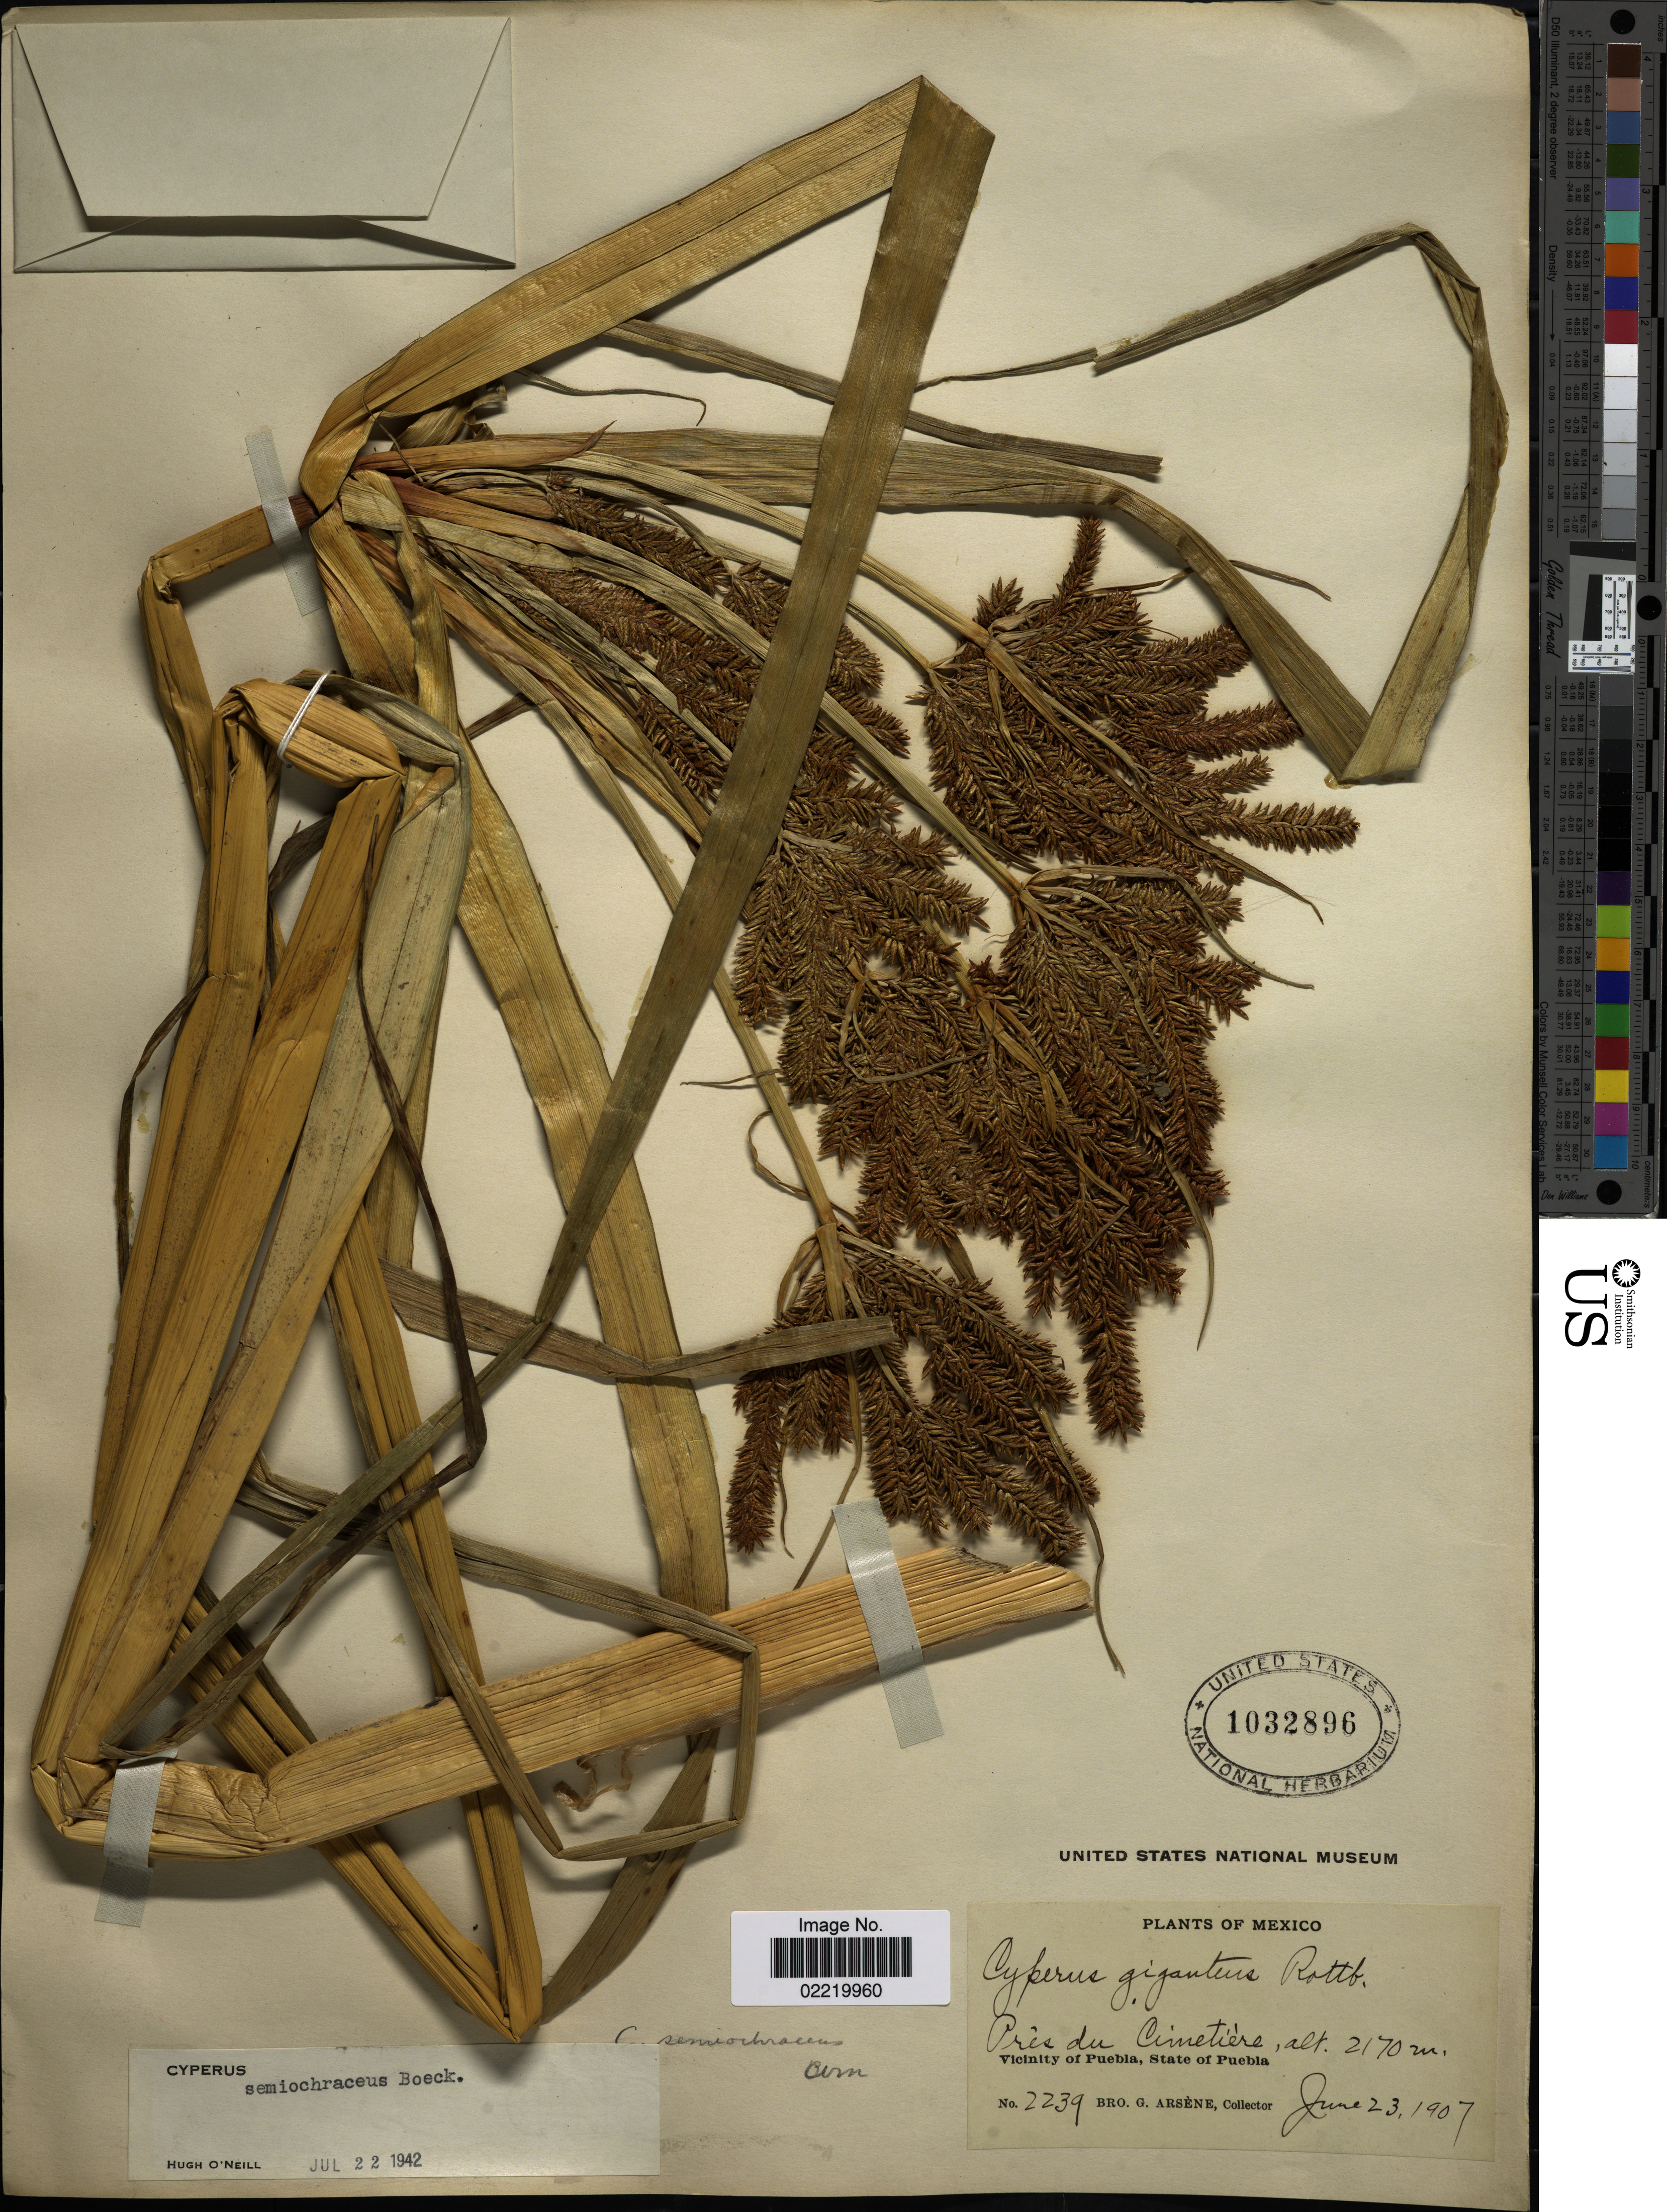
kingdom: Plantae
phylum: Tracheophyta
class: Liliopsida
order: Poales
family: Cyperaceae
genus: Cyperus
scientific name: Cyperus semiochraceus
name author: Boeckeler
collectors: Bro. G. Arsène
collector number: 2239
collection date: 1907-06-23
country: Mexico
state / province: Puebla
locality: Près du Cimetière, vicinity of Puebla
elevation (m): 2170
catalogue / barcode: US 1032896